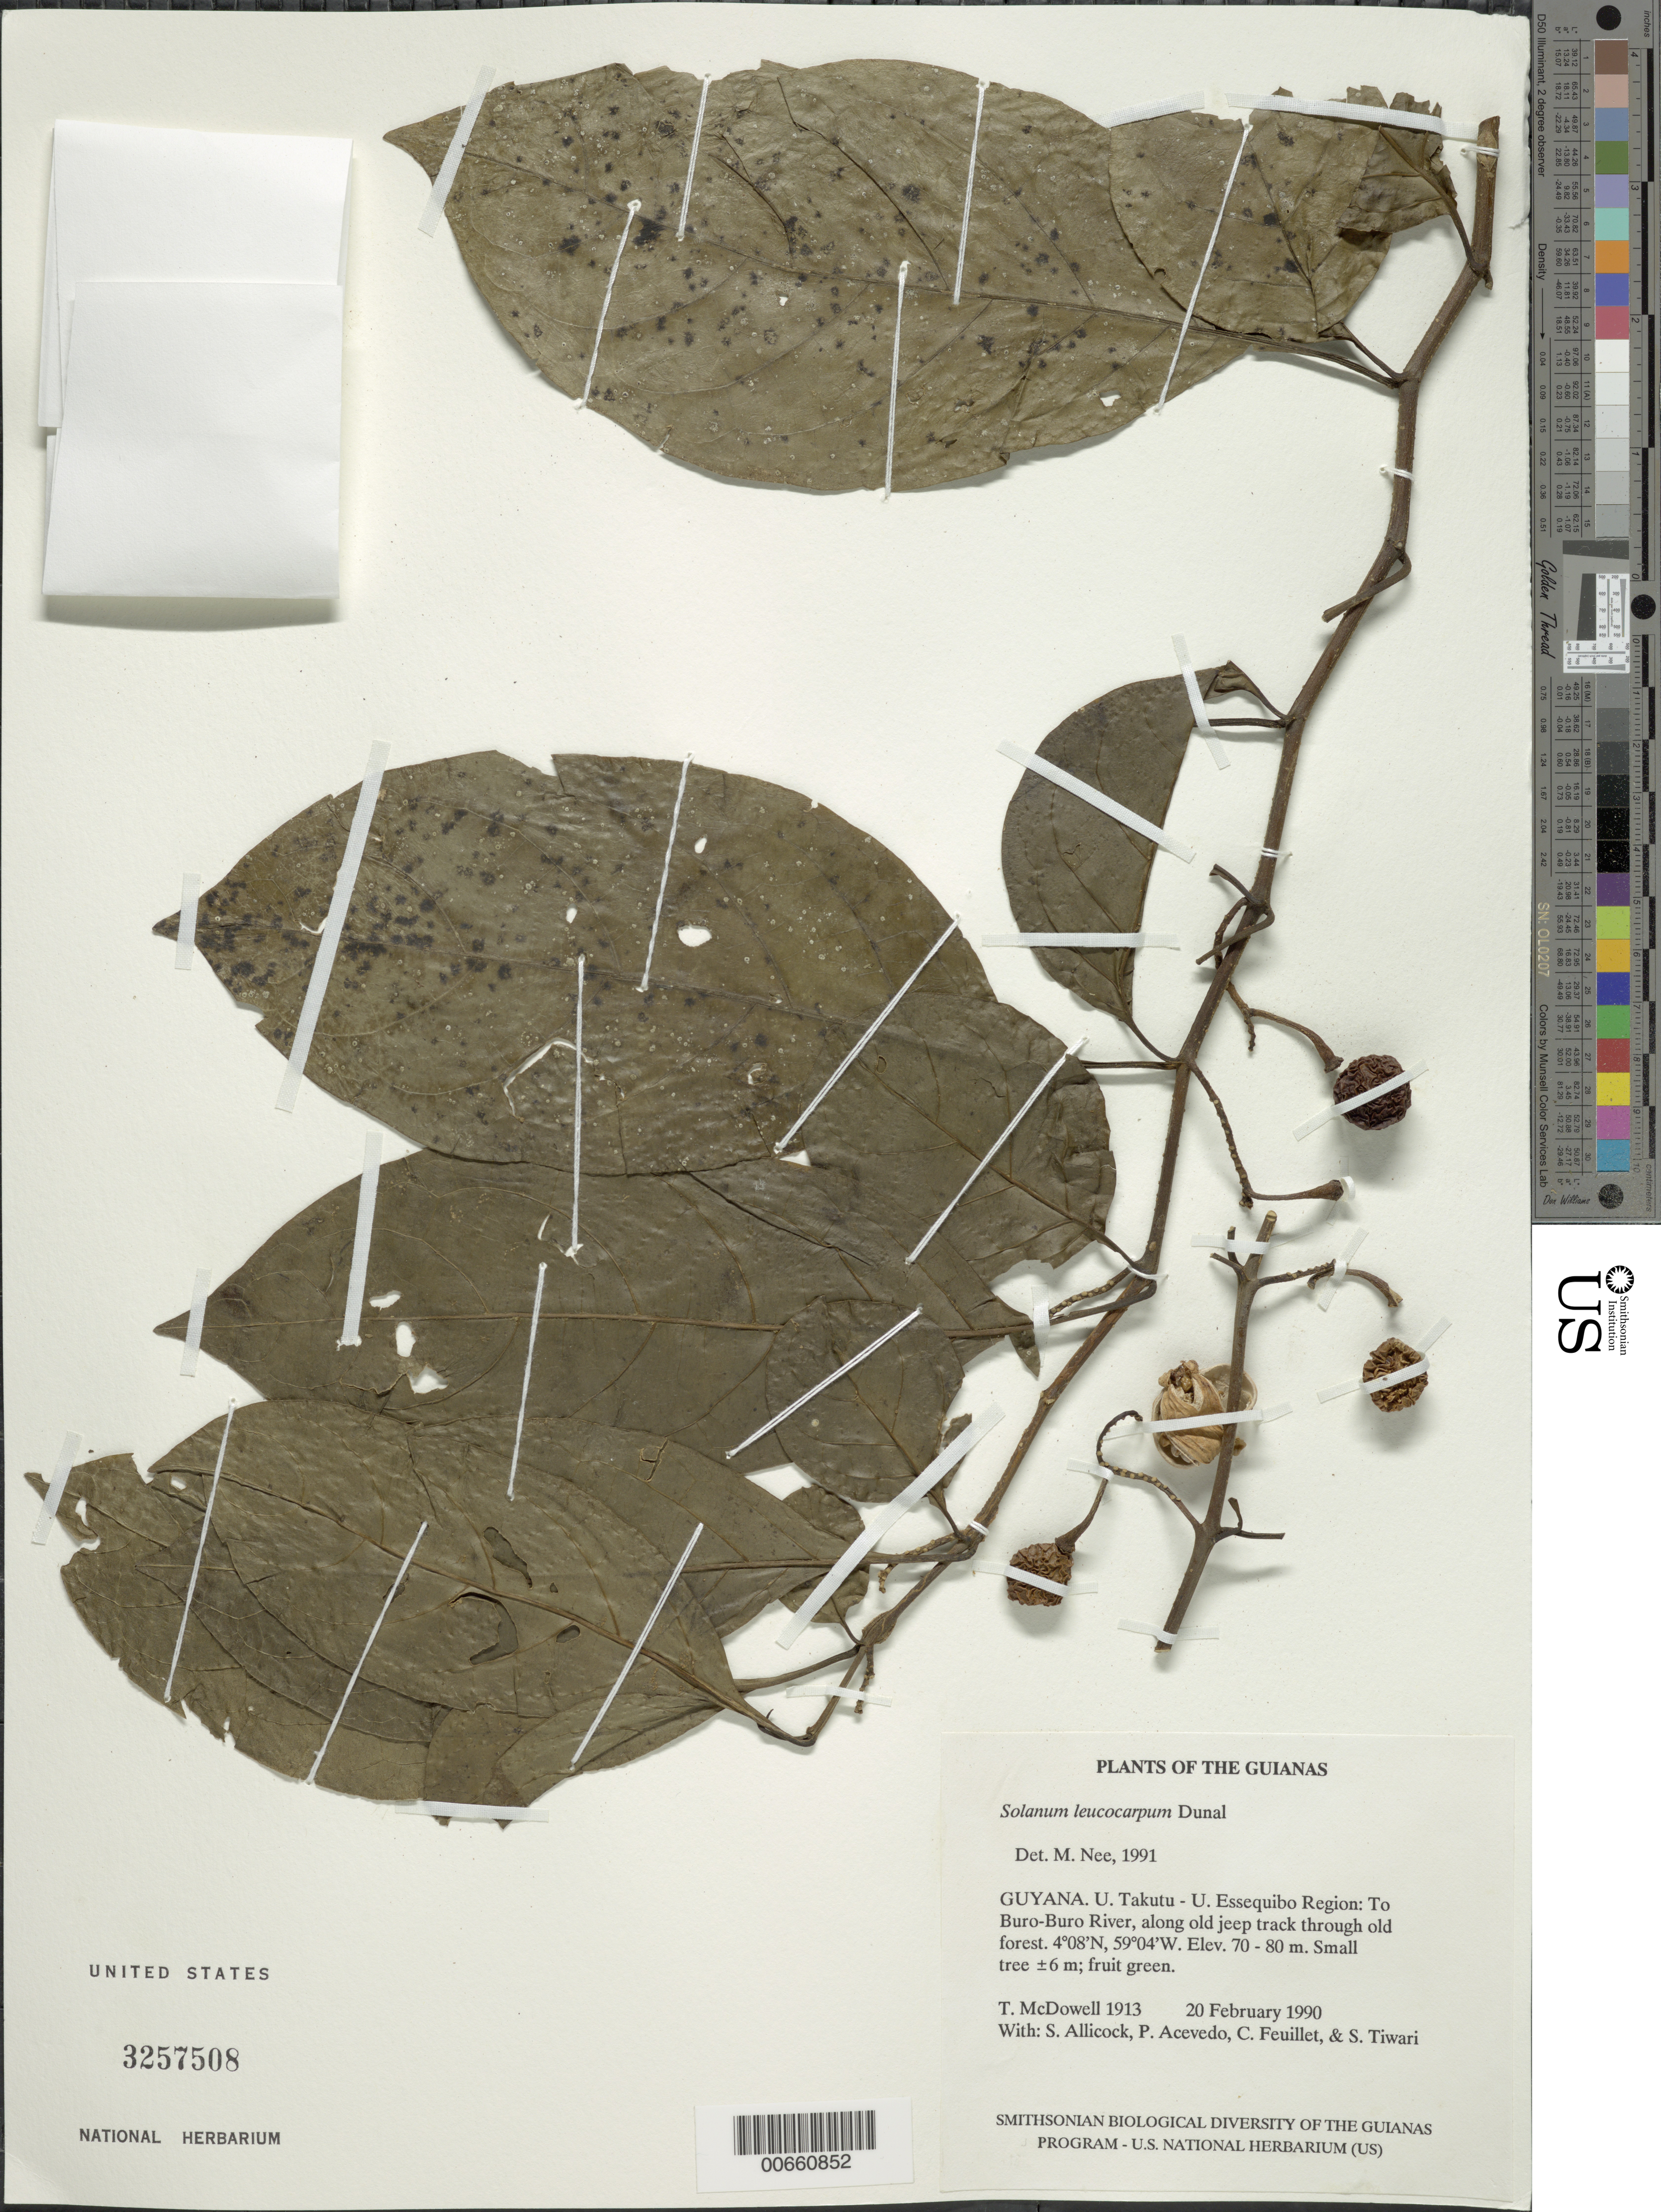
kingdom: Plantae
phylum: Tracheophyta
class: Magnoliopsida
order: Solanales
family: Solanaceae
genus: Solanum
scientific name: Solanum leucocarpon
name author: Dunal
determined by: Nee, Michael H.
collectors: T. McDowell, S. Allicock, P. Acevedo-Rodr., C. Feuillet & S. Tiwari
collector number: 1913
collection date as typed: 2 Feb 1990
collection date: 1990-02-02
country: Guyana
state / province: U. Takutu-U. Essequibo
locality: From Surama Village to Buro-Buro River, by road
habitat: Old forest.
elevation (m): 70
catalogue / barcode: US 3257508